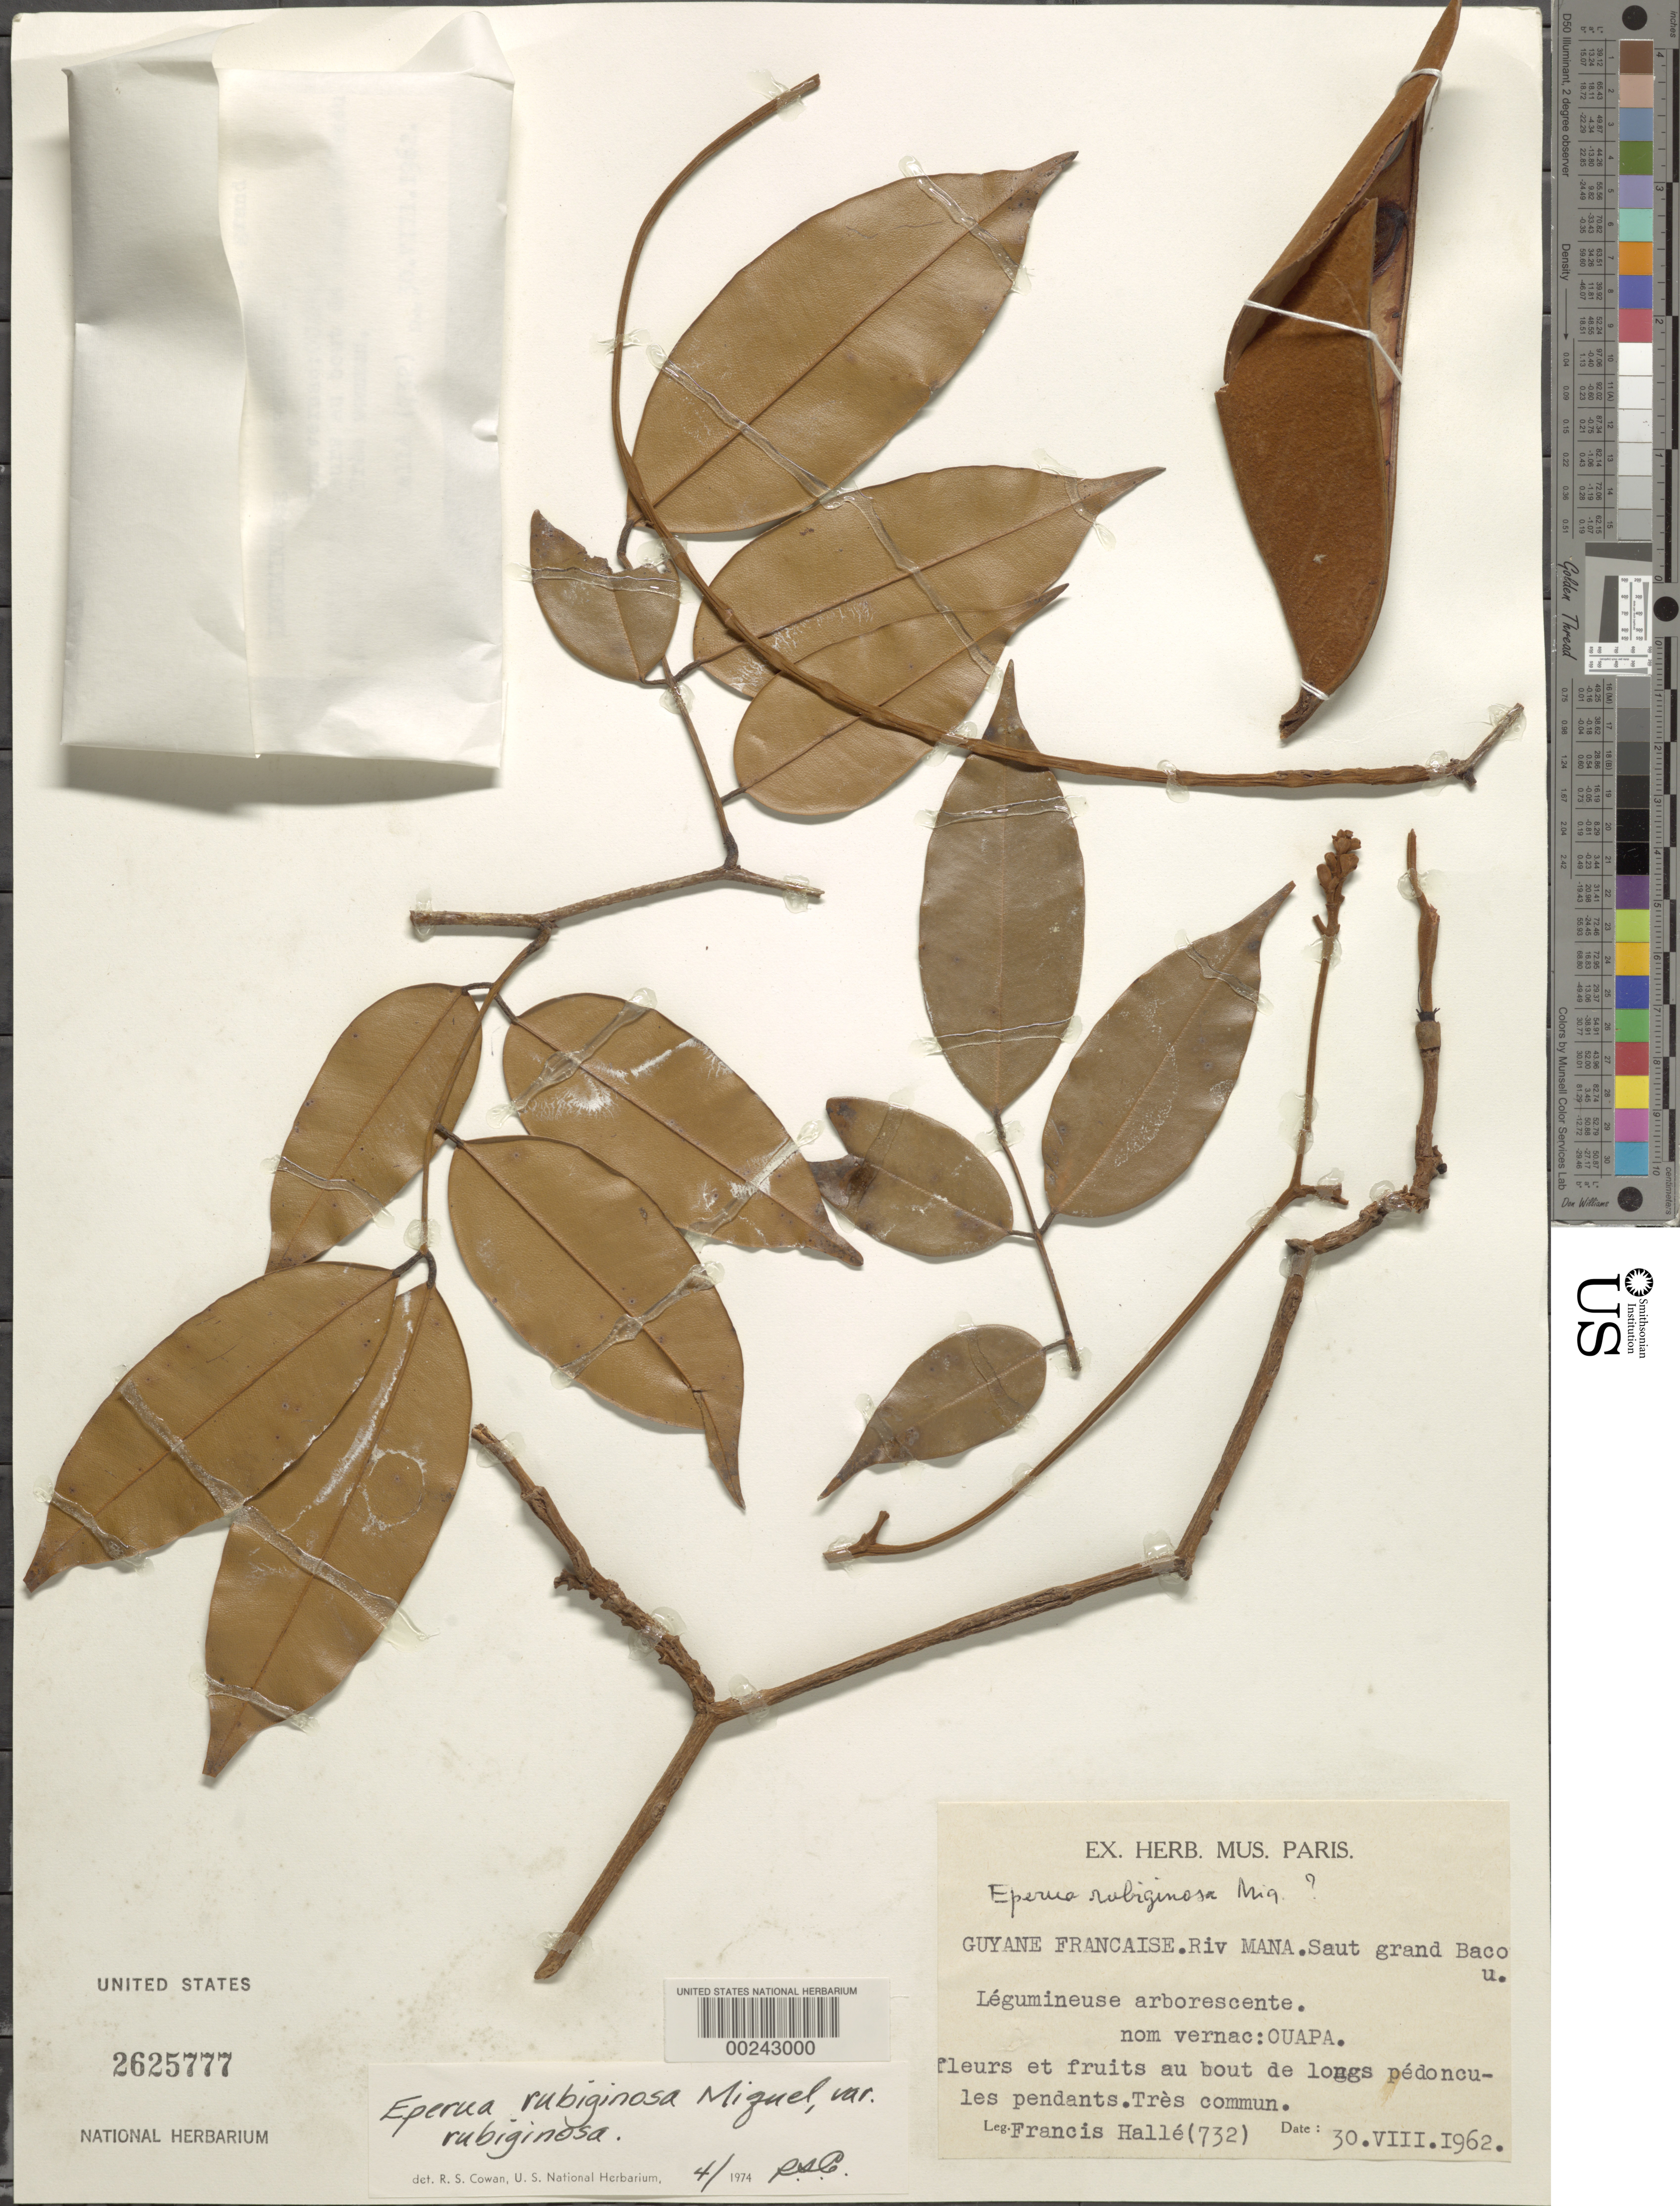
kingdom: Plantae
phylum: Tracheophyta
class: Magnoliopsida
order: Fabales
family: Fabaceae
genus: Eperua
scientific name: Eperua rubiginosa var. rubiginosa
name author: Miq.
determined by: Fortes, E. A.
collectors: F. Hallé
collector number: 732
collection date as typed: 30 Aug 1962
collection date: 1962-08-30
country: French Guiana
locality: Riv mana; saut grand bacou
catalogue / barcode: US 2625777